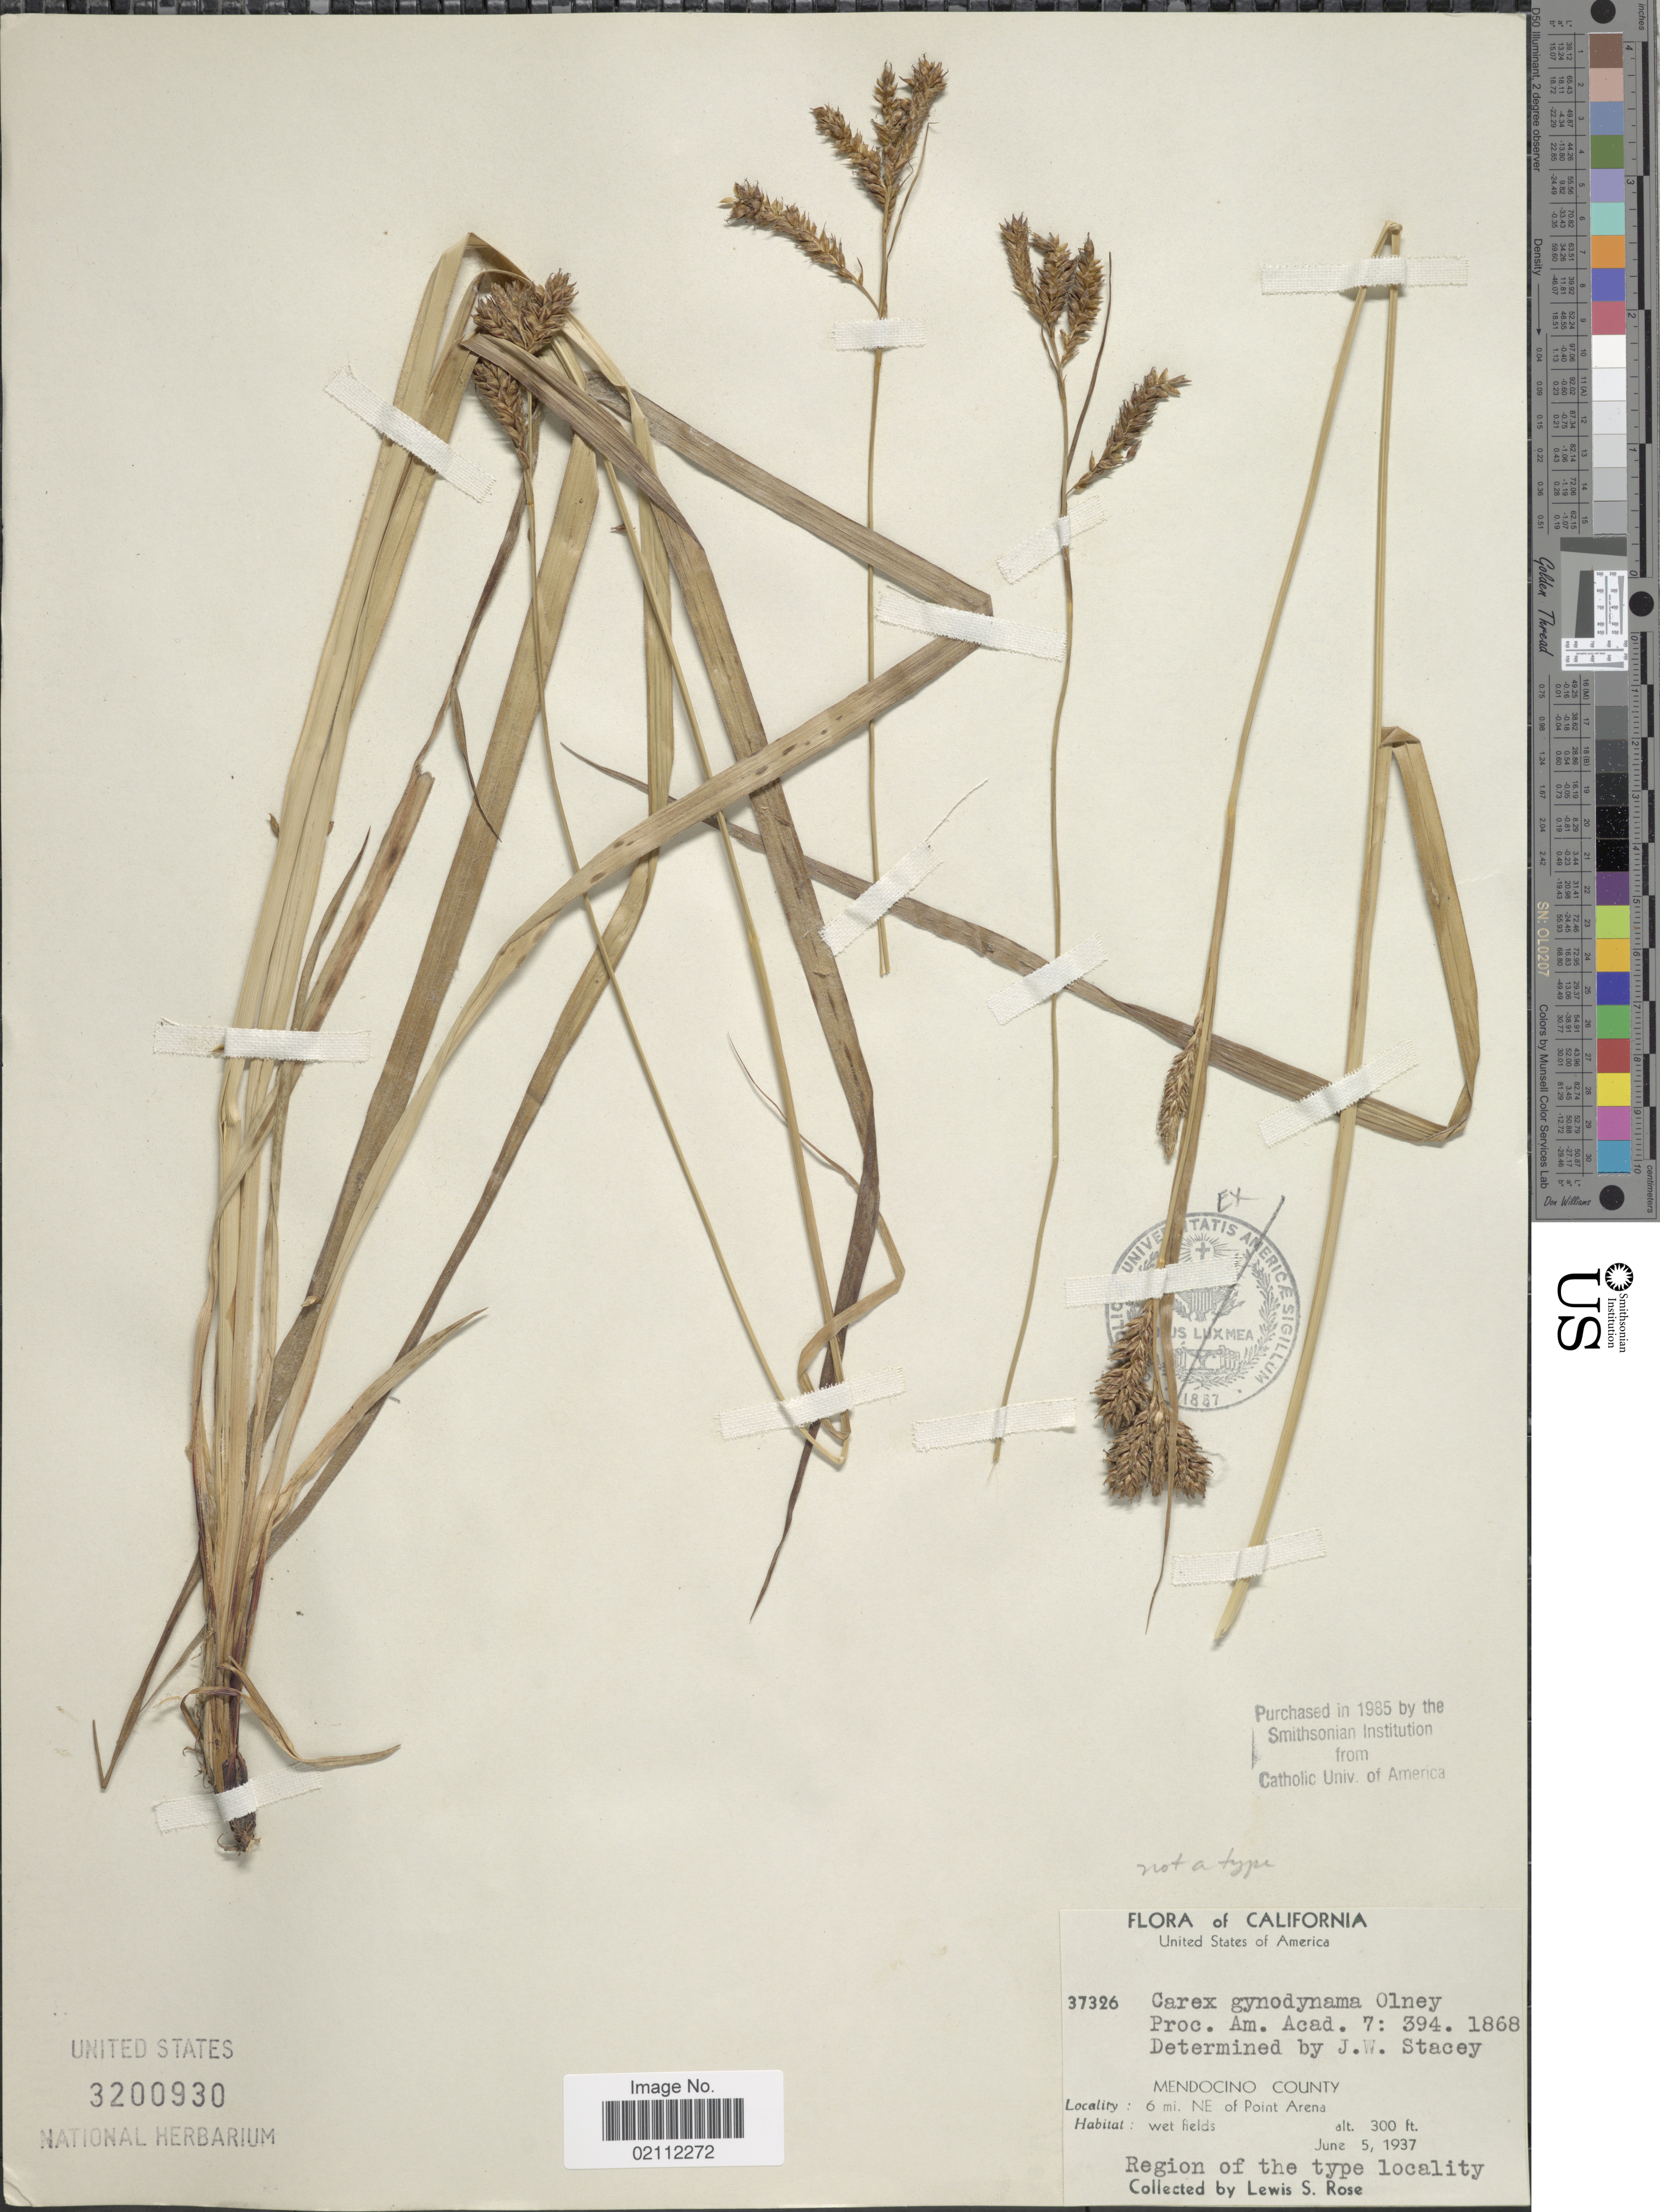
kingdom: Plantae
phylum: Tracheophyta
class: Liliopsida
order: Poales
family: Cyperaceae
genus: Carex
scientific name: Carex gynodynama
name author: Olney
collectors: L. S. Rose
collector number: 37326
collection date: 1937-06-05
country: United States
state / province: California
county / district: Mendocino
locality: Mendocino County. 6 mi. NE of Point Arena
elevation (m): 91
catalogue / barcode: US 3200930